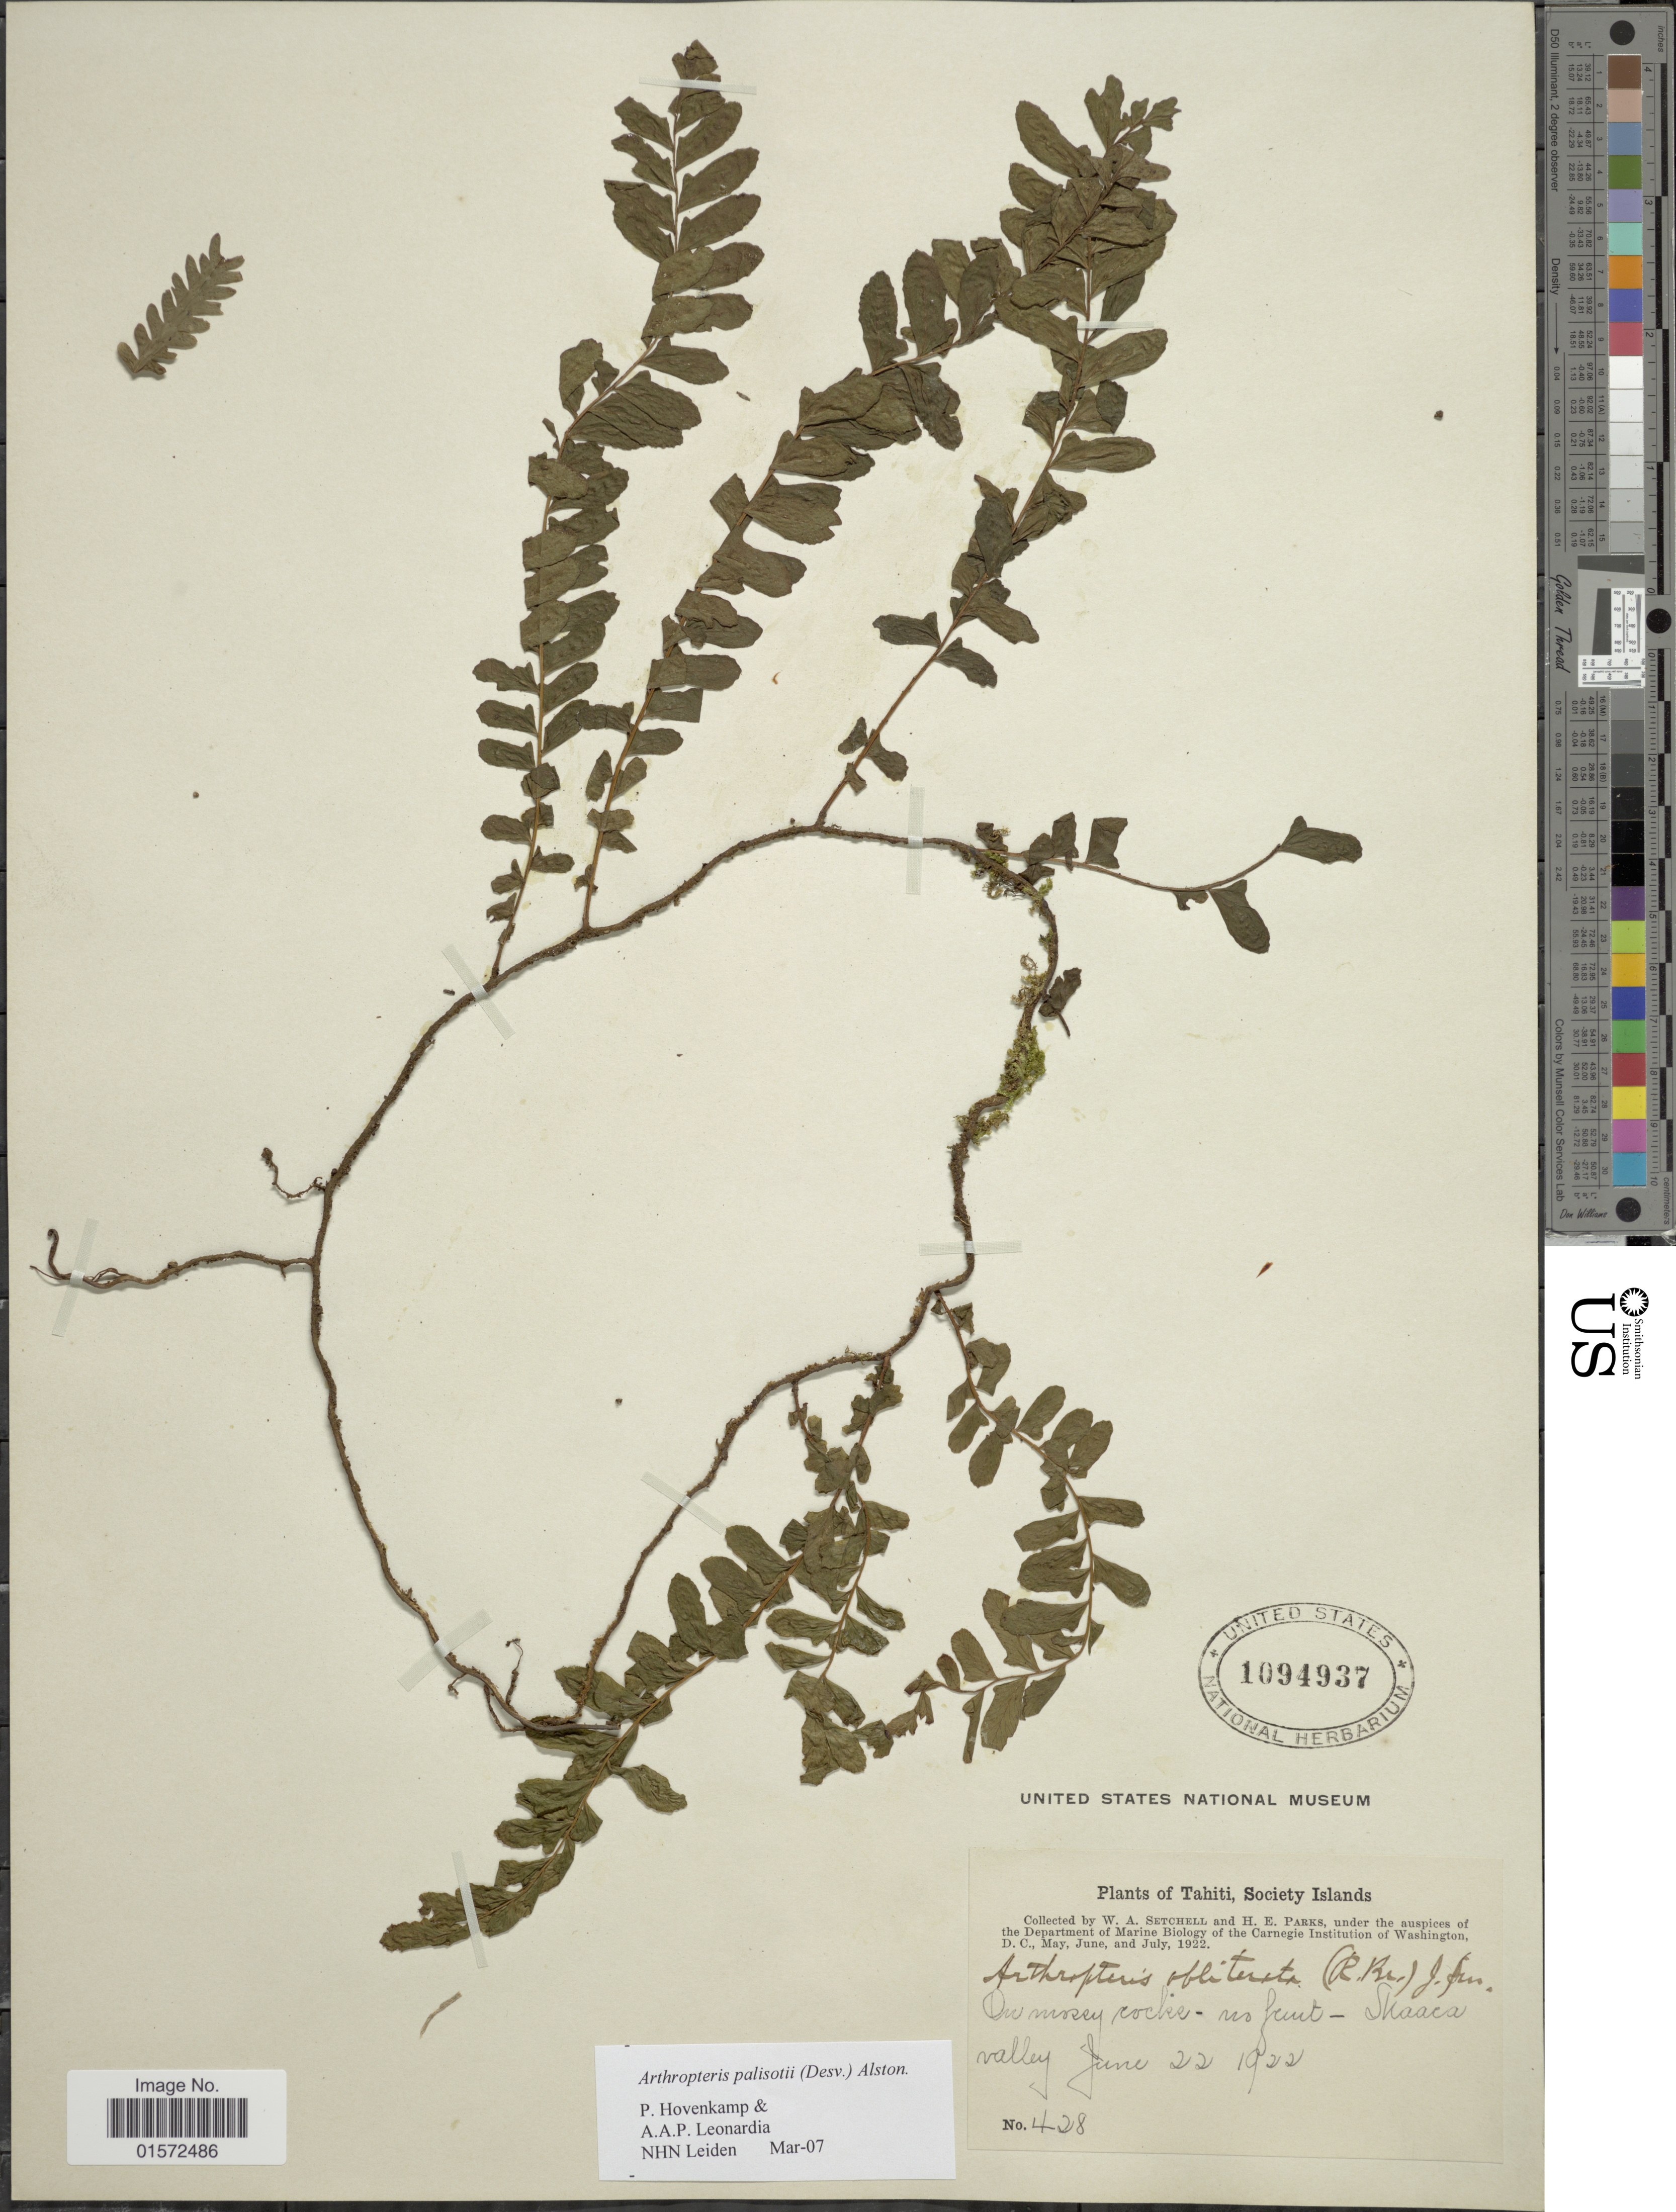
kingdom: Plantae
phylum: Tracheophyta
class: Polypodiopsida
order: Polypodiales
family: Tectariaceae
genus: Arthropteris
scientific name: Arthropteris palisotii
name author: (Desv.) Alston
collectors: W. Setchell & H. E. Parks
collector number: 428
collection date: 1922-06-22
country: French Polynesia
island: Tahiti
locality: Tahiti, Society Islands, Skaara Valley.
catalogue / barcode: US 1094937